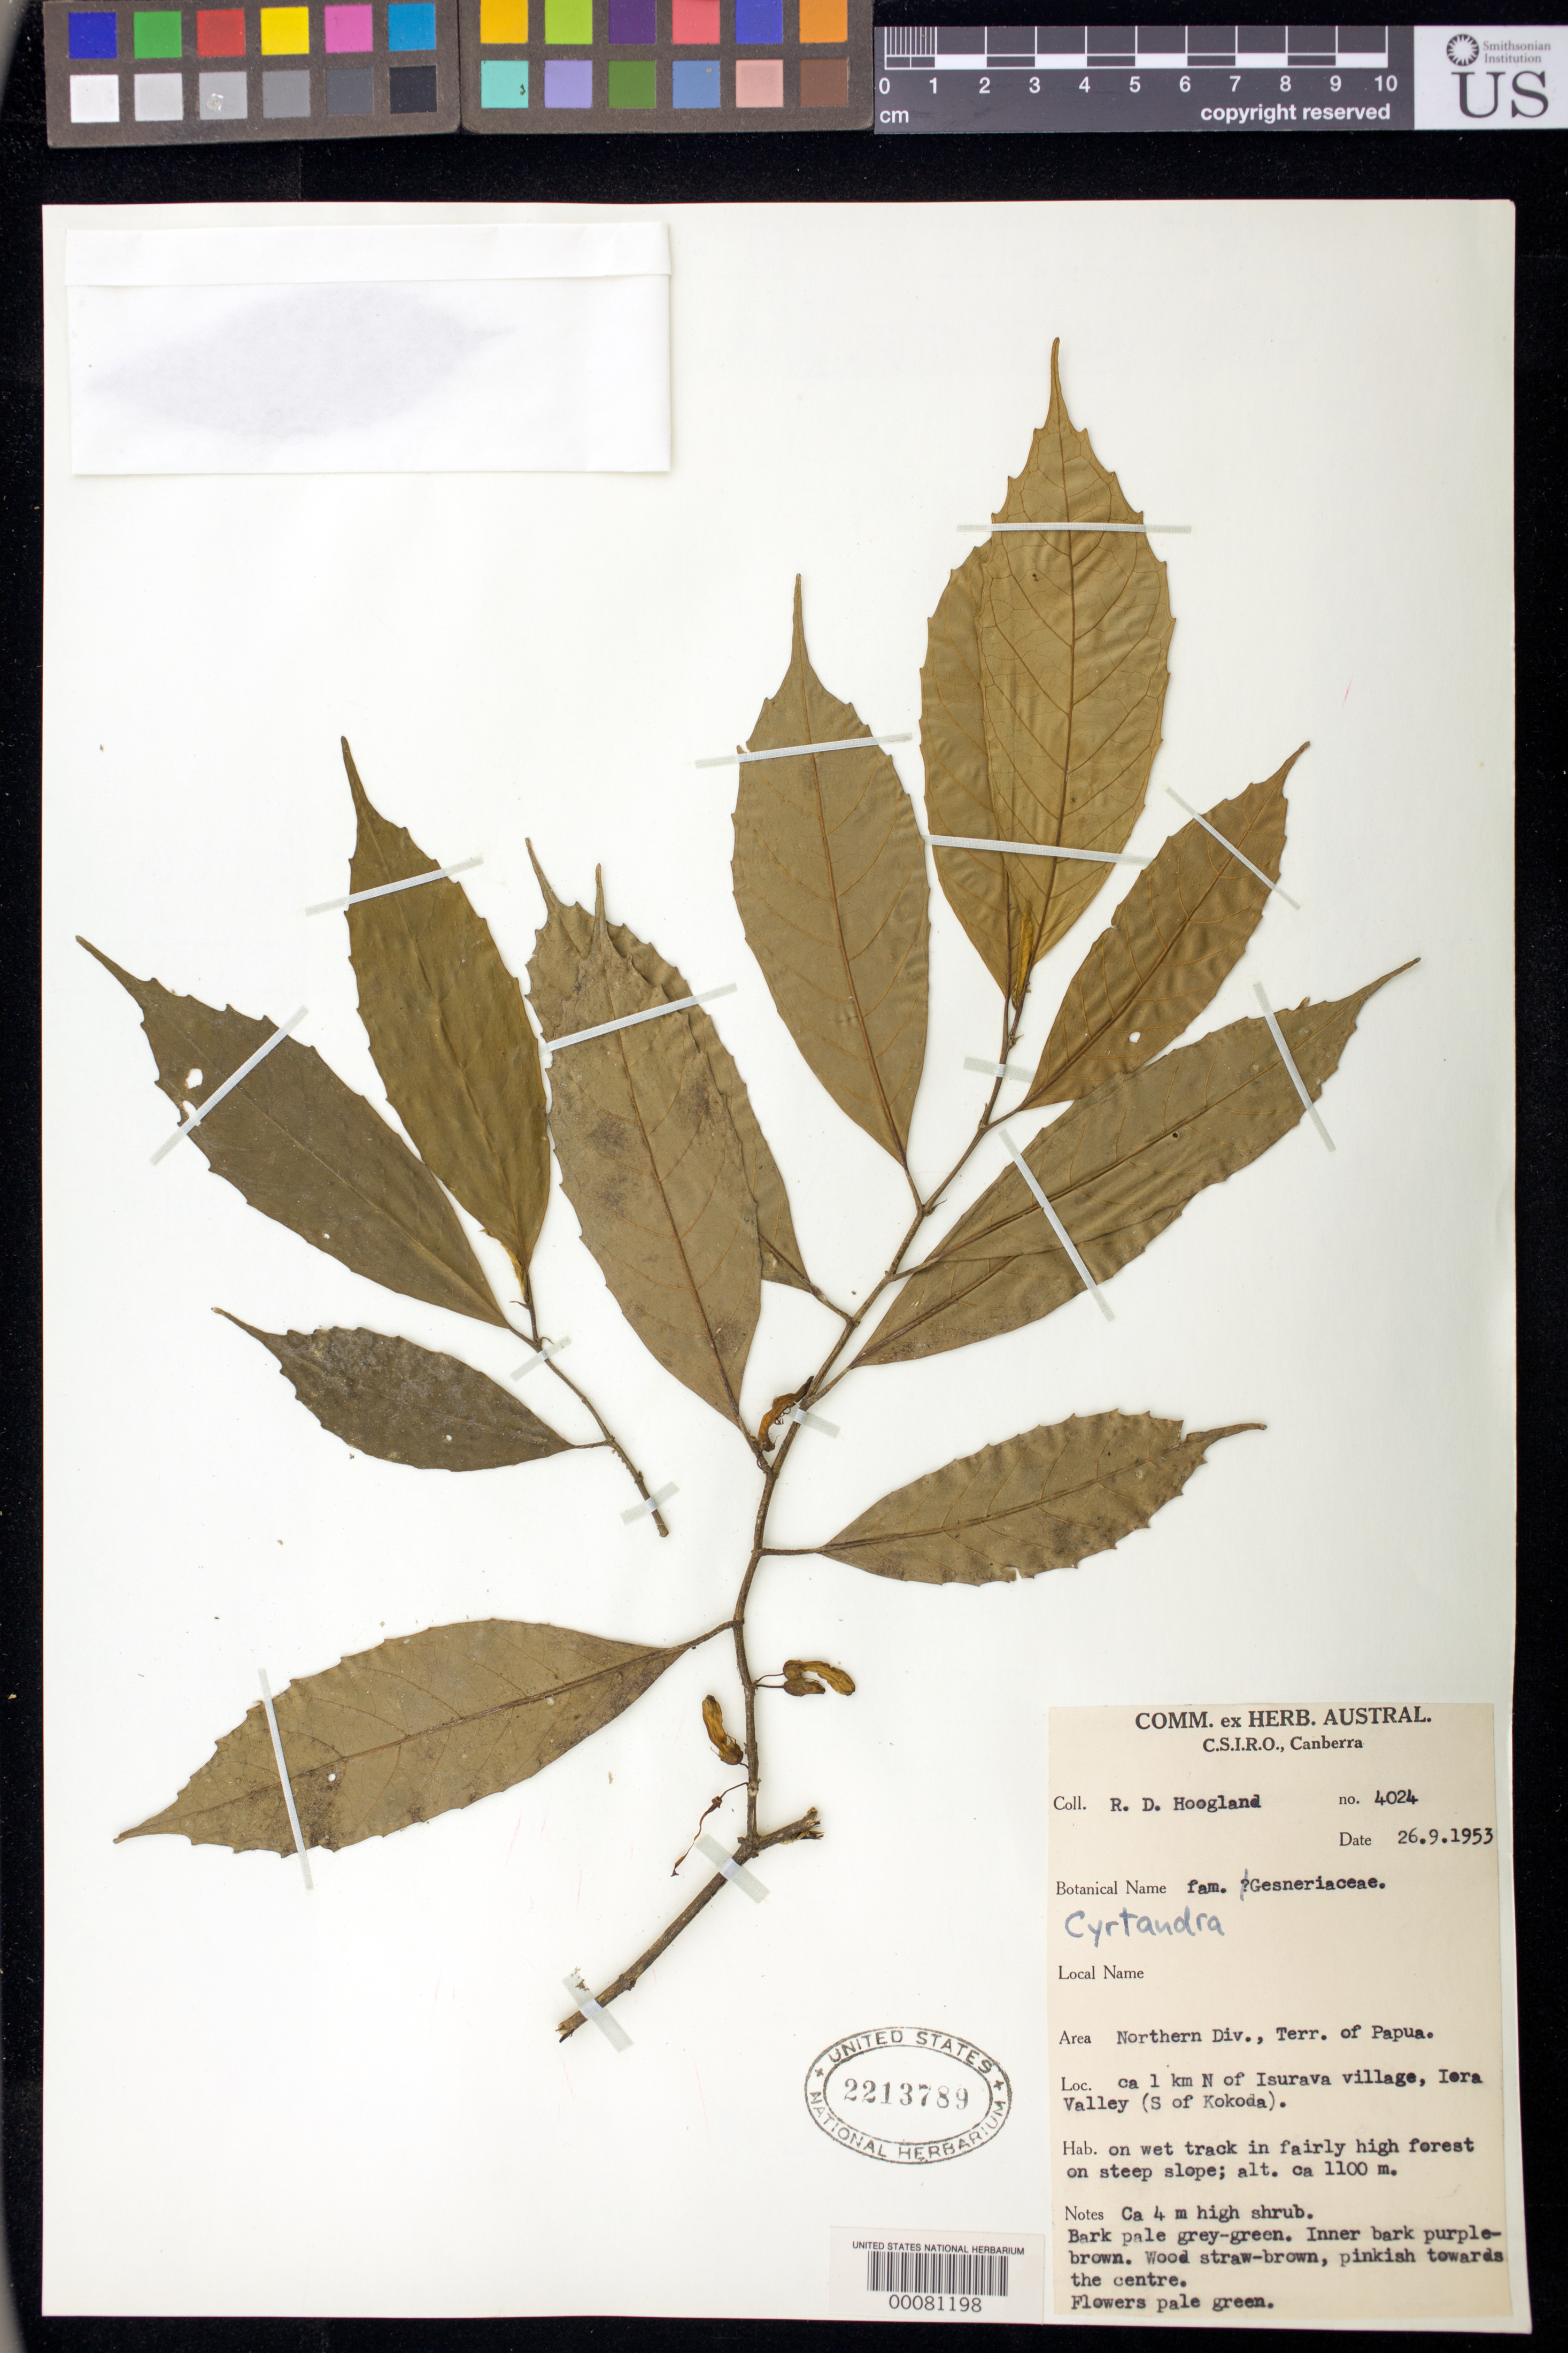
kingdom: Plantae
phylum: Tracheophyta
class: Magnoliopsida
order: Lamiales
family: Gesneriaceae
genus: Cyrtandra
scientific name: Cyrtandra sp.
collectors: R. D. Hoogland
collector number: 4024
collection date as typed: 26 Sep 1953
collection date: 1953-09-26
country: Papua New Guinea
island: New Guinea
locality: Northern division, terr of papua, about 1 km n of isurava village, iora valley (s of kokoda)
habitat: On wet track in fairly high forest on steep slope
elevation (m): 1100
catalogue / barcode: US 2213789